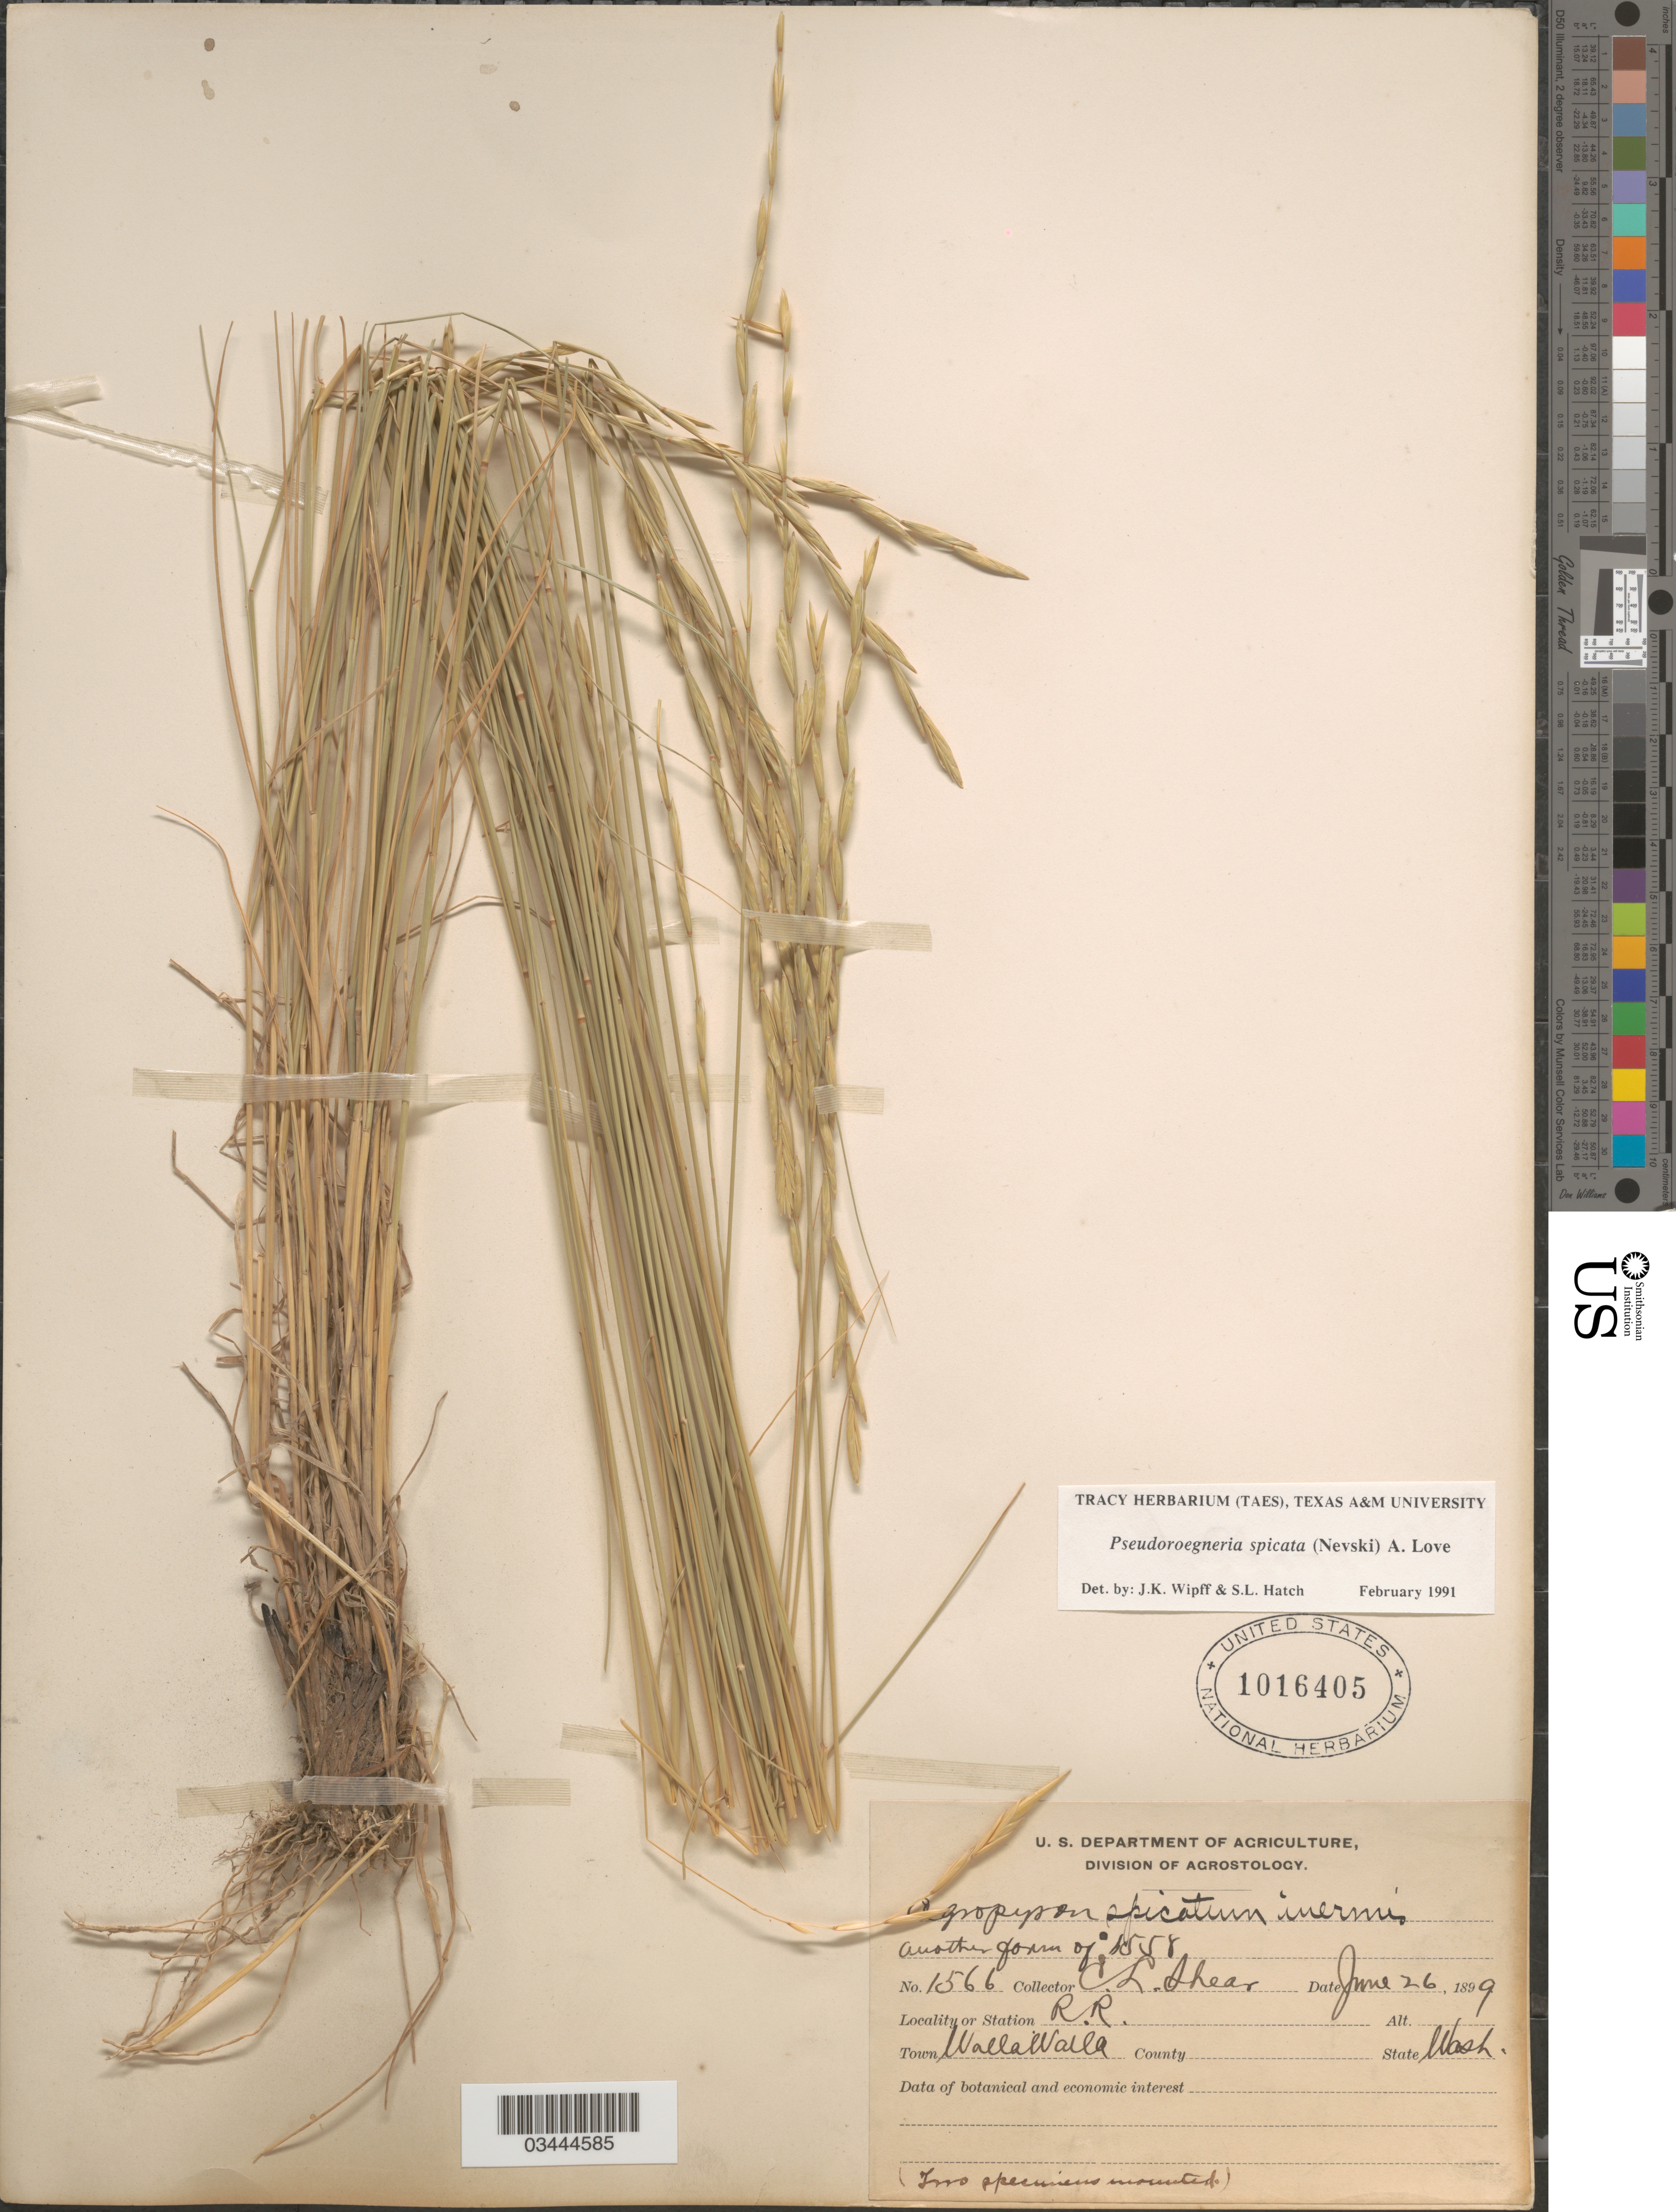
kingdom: Plantae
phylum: Tracheophyta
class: Liliopsida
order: Poales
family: Poaceae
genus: Pseudoroegneria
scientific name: Pseudoroegneria spicata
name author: (Pursh) Á. Löve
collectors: C. L. Shear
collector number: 1566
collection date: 1899-06-26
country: United States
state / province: Washington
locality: R.R. Town WallaWalla.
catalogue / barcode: US 1016405